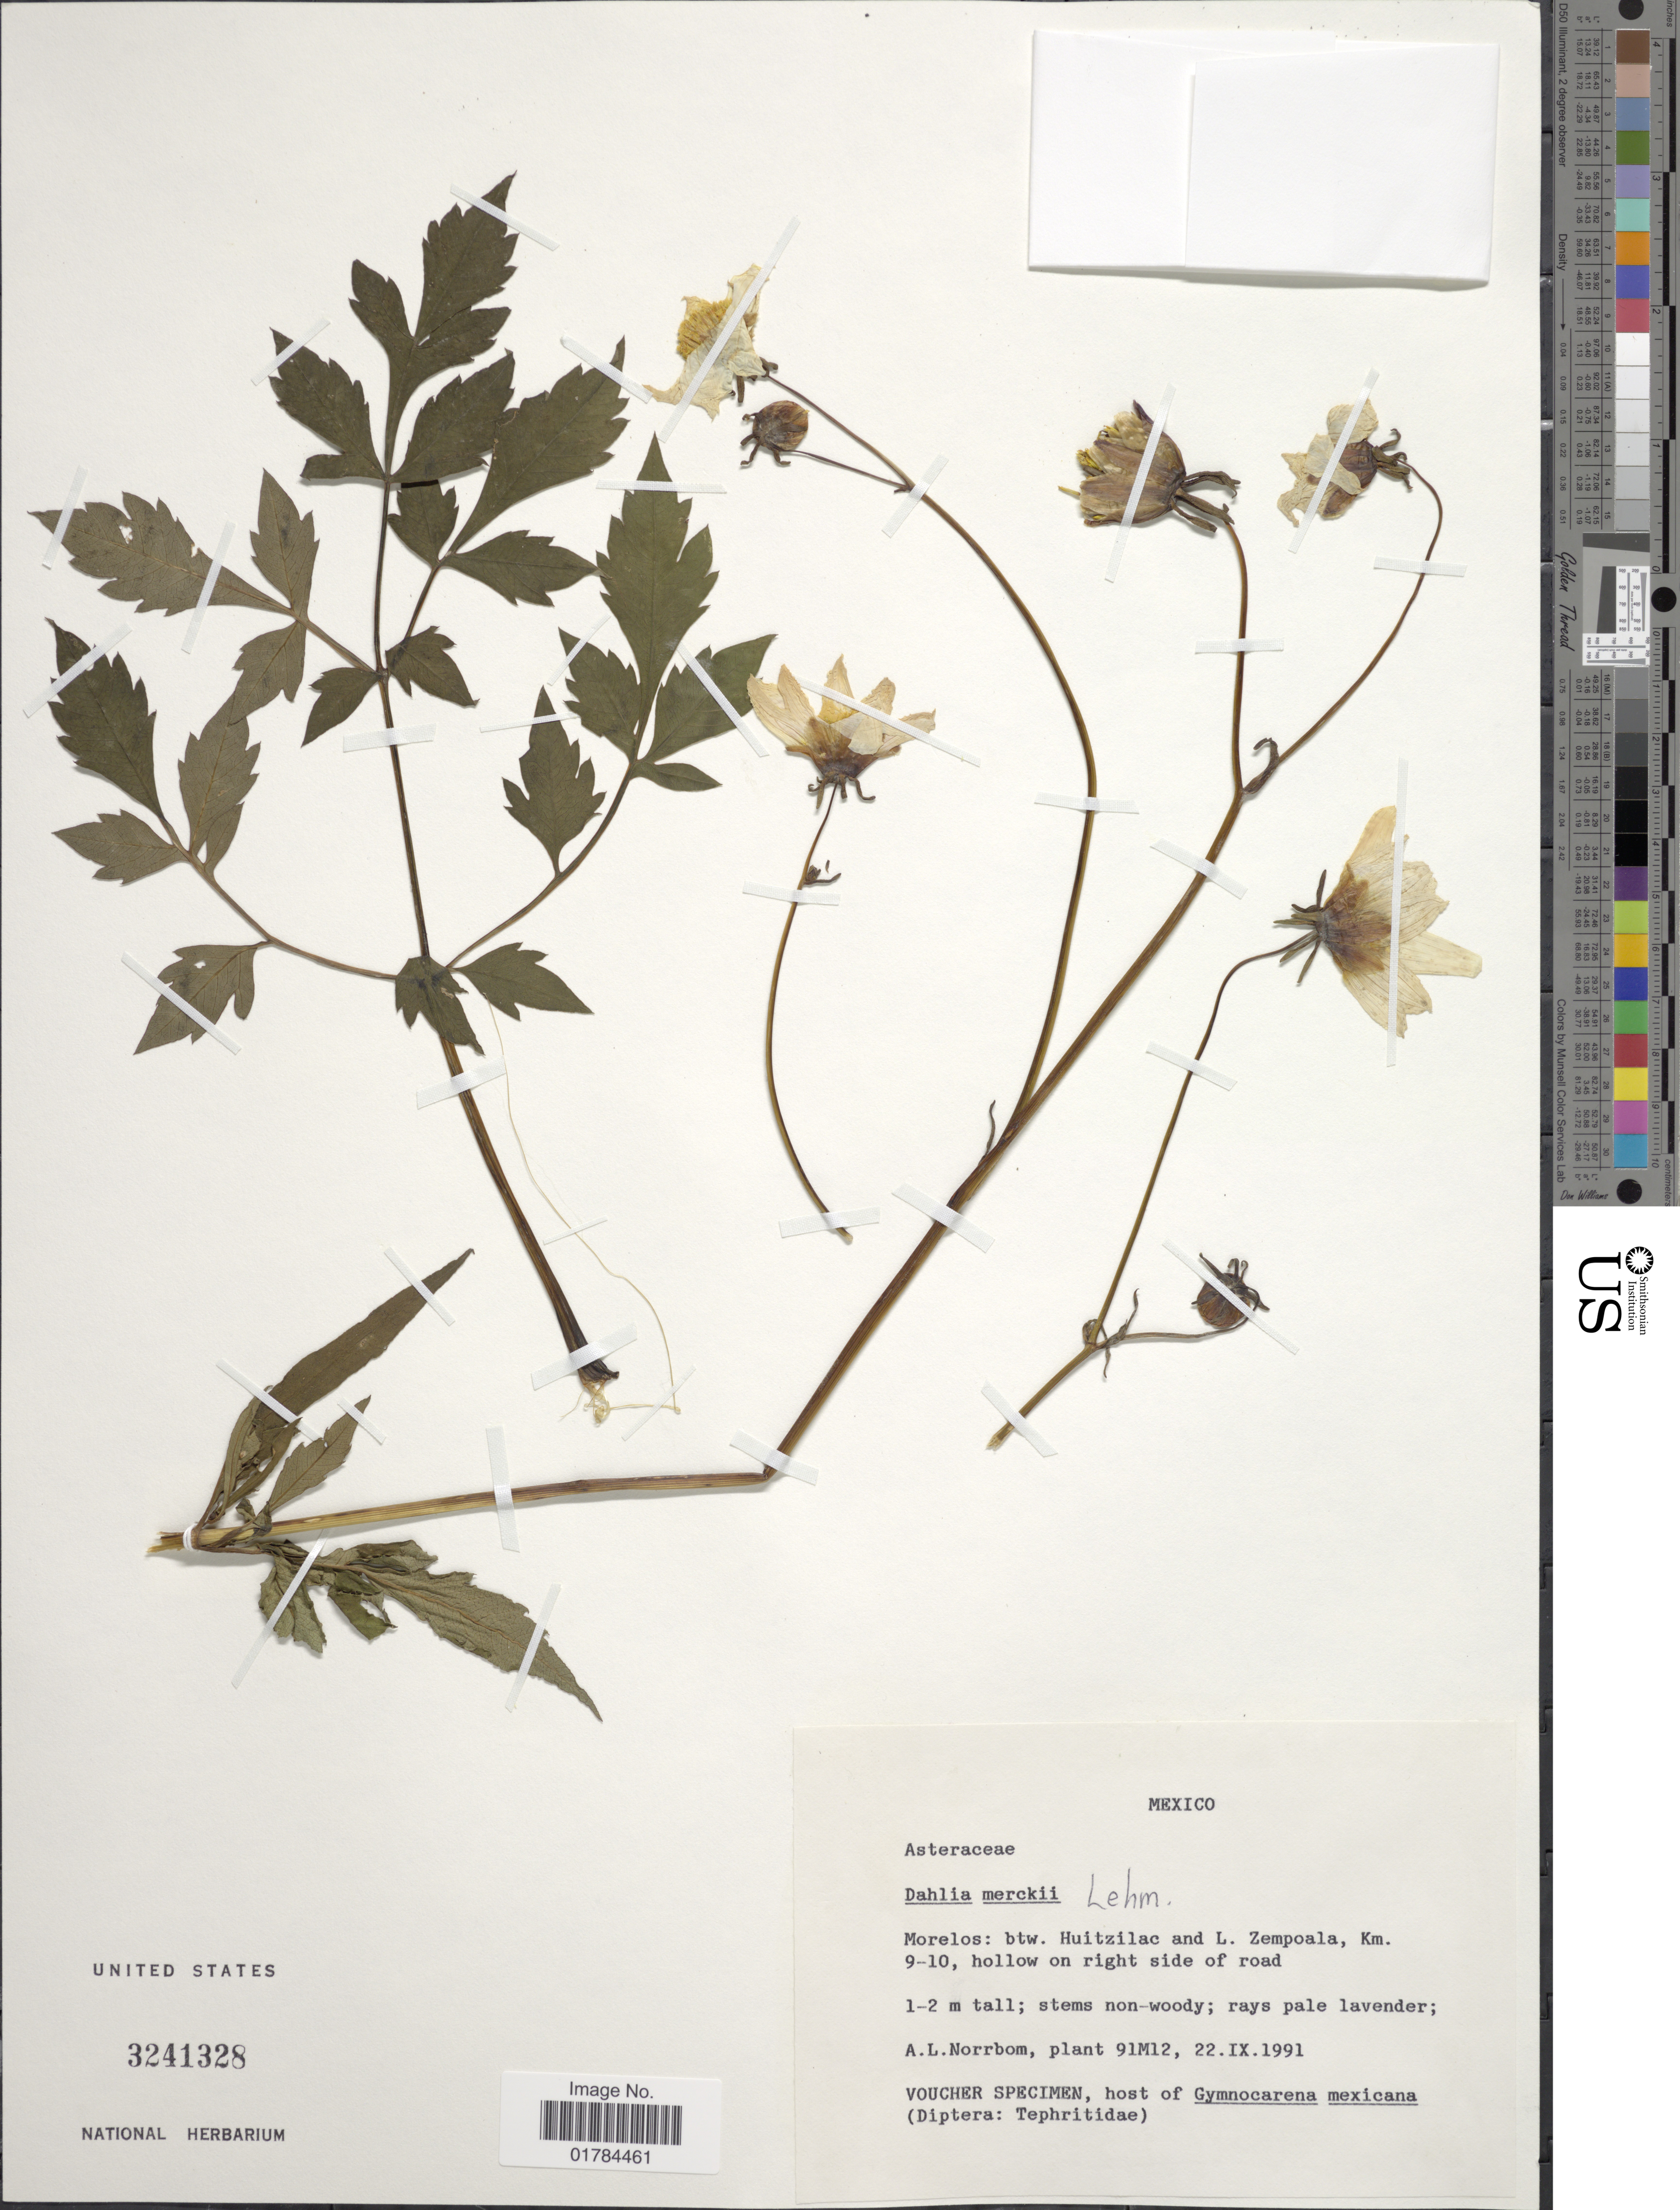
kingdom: Plantae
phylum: Tracheophyta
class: Magnoliopsida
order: Asterales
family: Asteraceae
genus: Dahlia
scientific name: Dahlia merckii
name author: Lehm.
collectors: A. L. Norrbom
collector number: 91M23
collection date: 1991-09-22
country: Mexico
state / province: Morelos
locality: Btw. Huitzilac and L. Zempola, Km. 9-10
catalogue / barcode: US 3241328